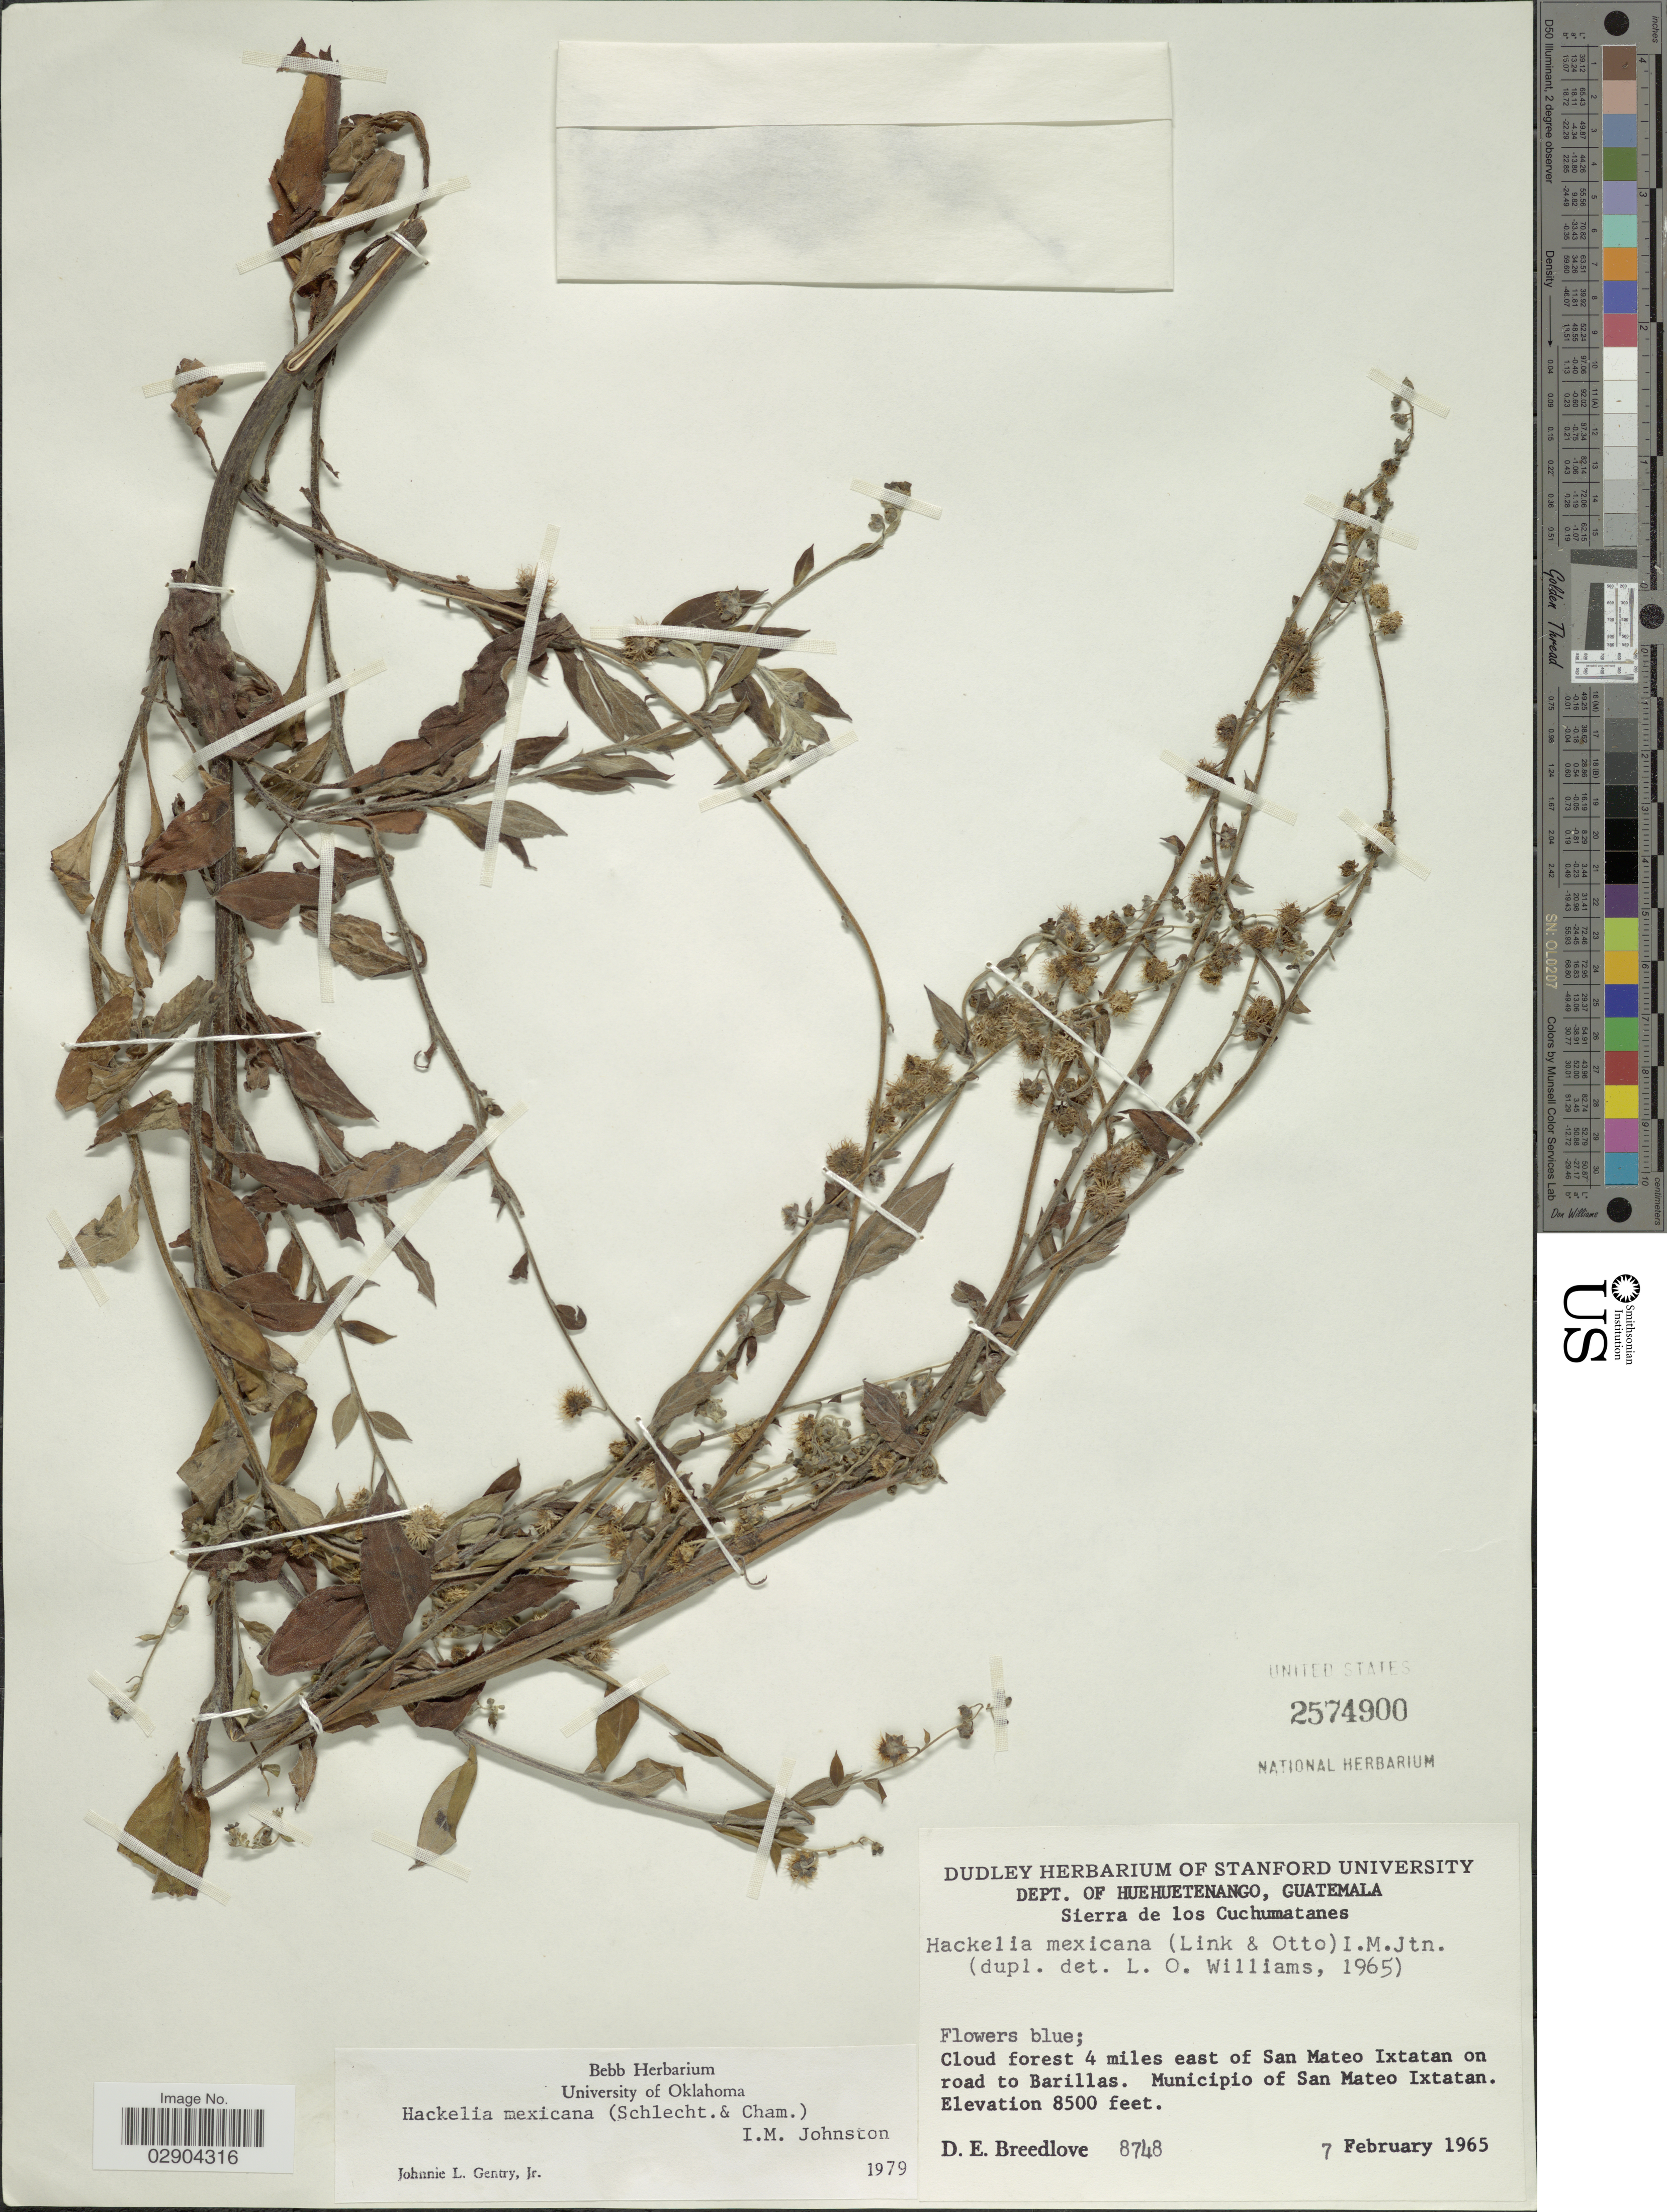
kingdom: Plantae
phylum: Tracheophyta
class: Magnoliopsida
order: Boraginales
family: Boraginaceae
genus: Hackelia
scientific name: Hackelia mexicana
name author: (Schltdl. & Cham.) I.M. Johnst.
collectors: D. E. Breedlove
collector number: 8748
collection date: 1965-02-07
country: Guatemala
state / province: Huehuetenango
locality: Dept. of Huehuetenango. Sierra de los Cuchumatanes. Cloud forest 4 miles east of San Mateo Ixtatan on road to Barillas. Municipio of San Mateo Ixtatan.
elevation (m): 2591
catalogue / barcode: US 2574900